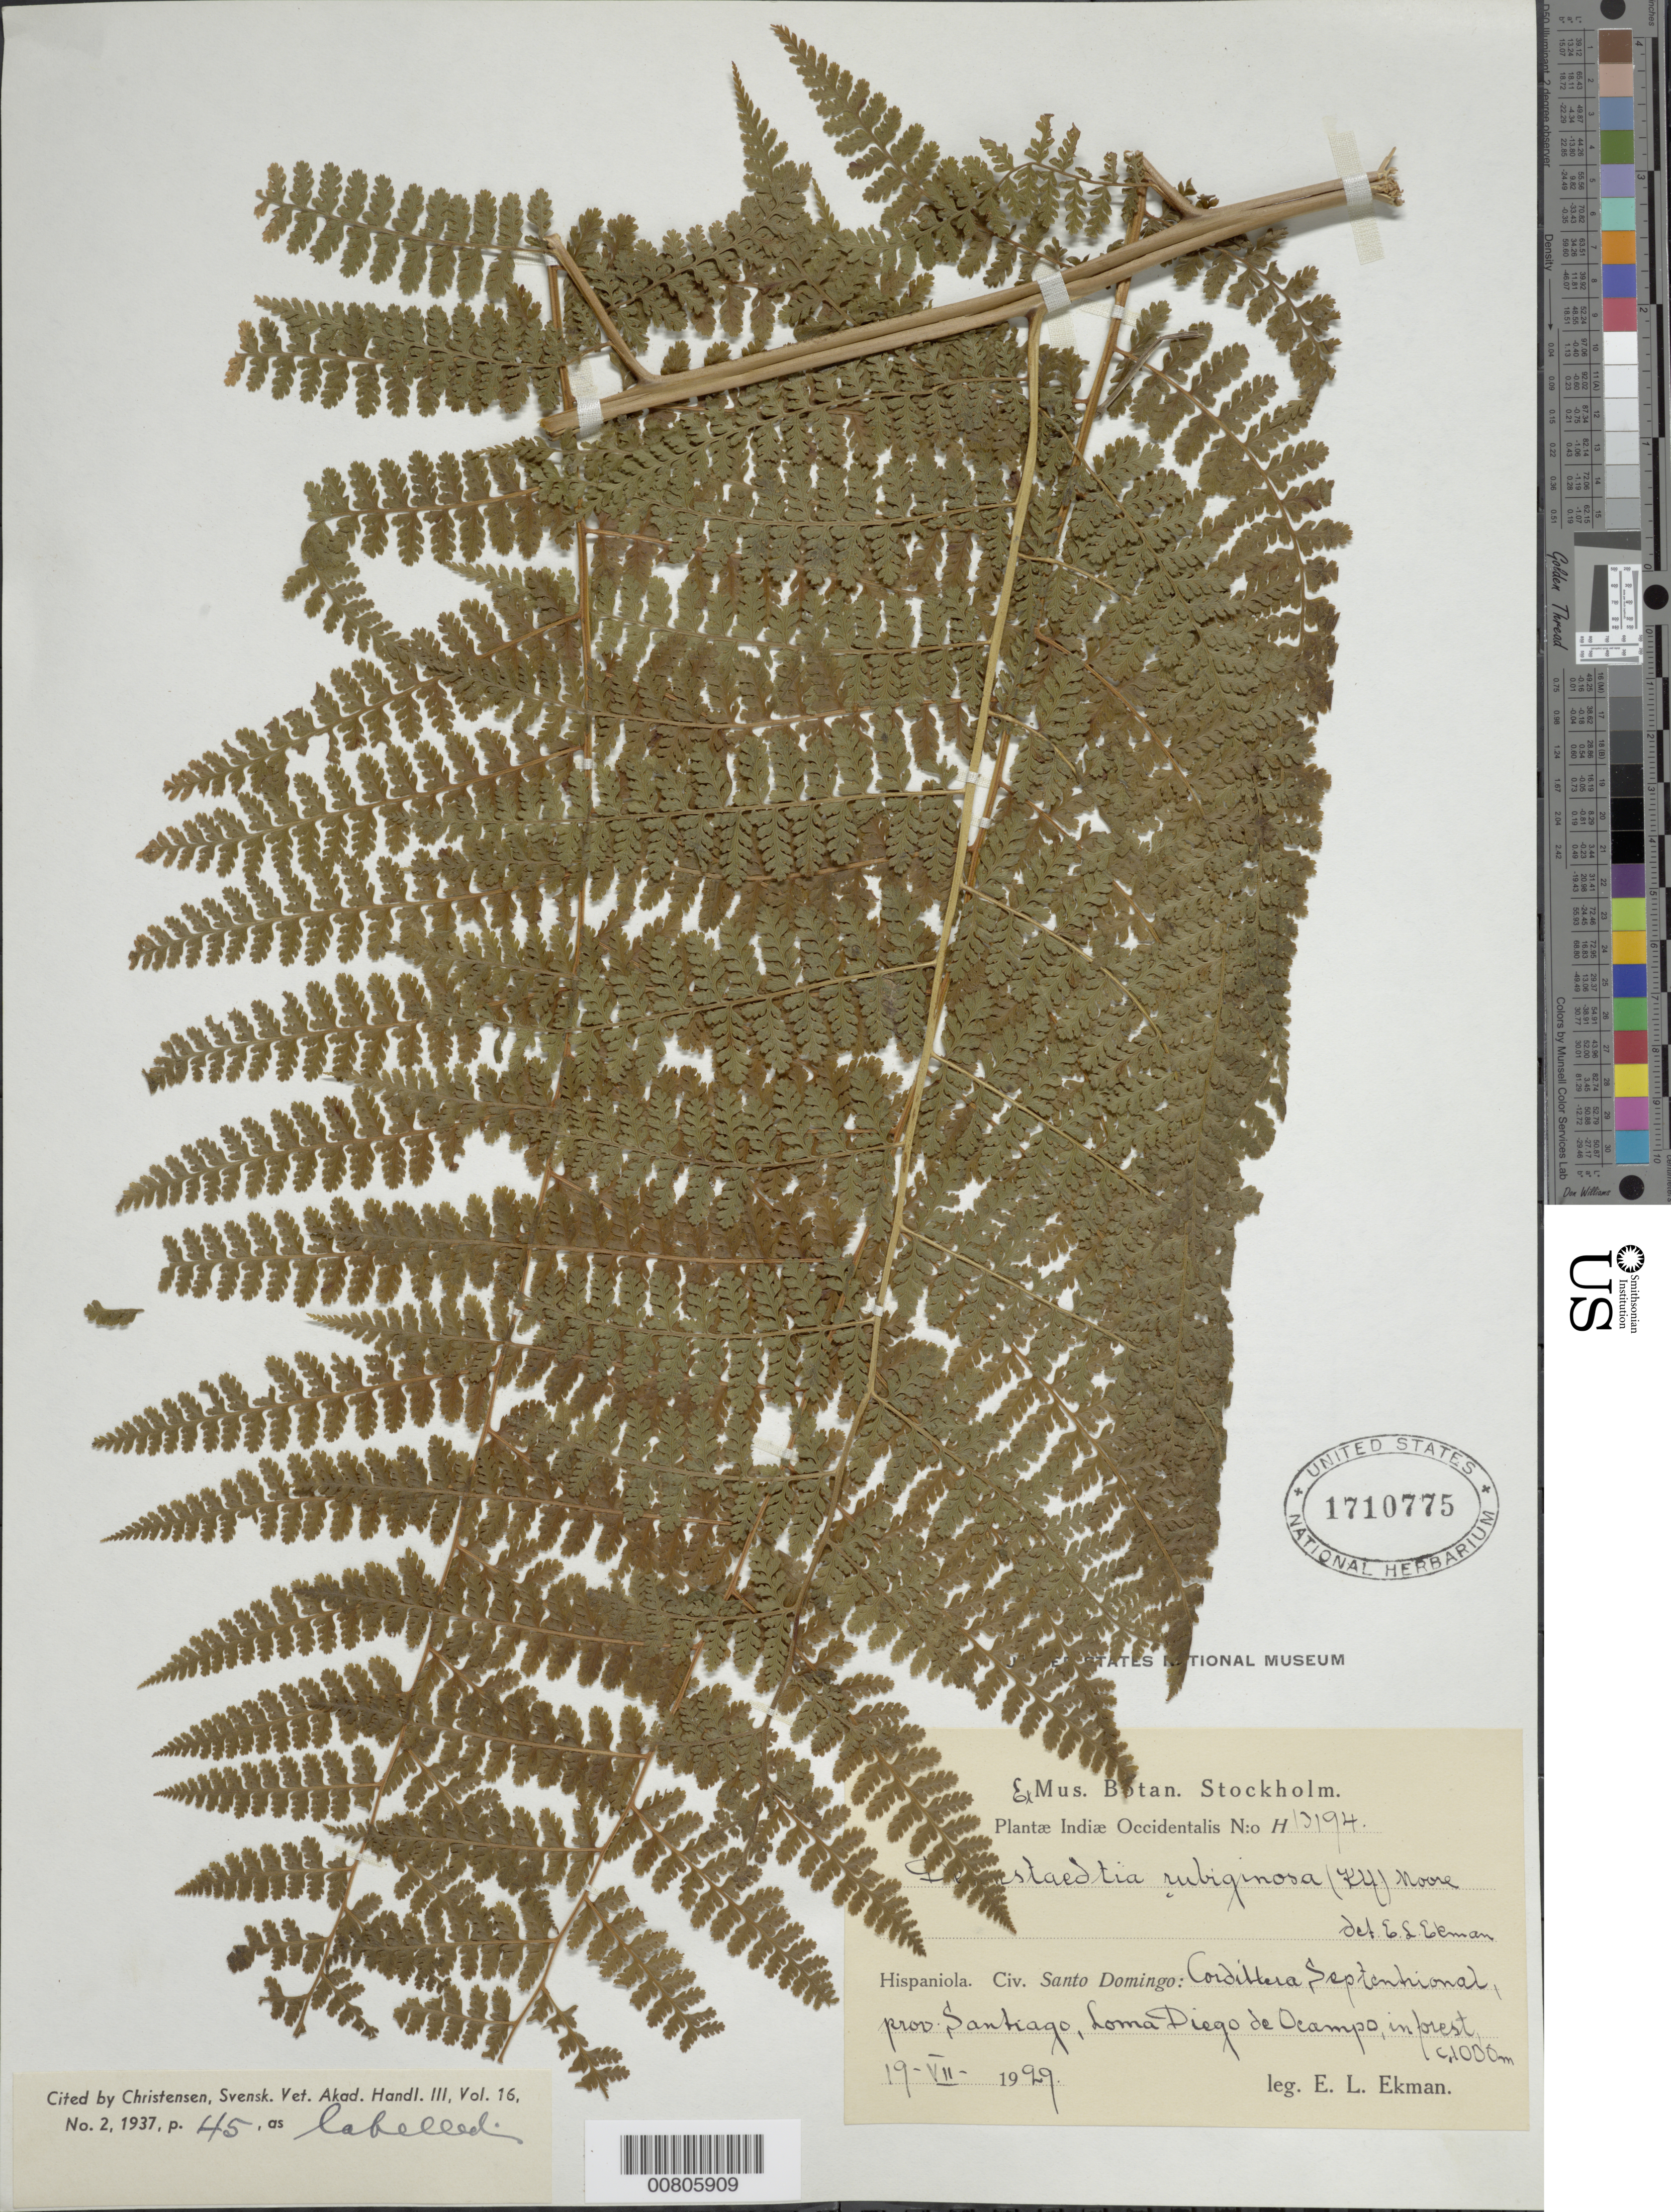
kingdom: Plantae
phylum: Tracheophyta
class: Polypodiopsida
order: Polypodiales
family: Dennstaedtiaceae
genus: Dennstaedtia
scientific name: Dennstaedtia cicutaria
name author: (Sw.) T. Moore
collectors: E. L. Ekman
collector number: H 13194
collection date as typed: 19 Jul 1929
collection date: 1929-07-19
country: Dominican Republic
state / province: Santiago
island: Hispaniola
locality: Cordillera Septentrional, Loma Diego de Ocampo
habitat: Forest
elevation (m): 1000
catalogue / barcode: US 1710775